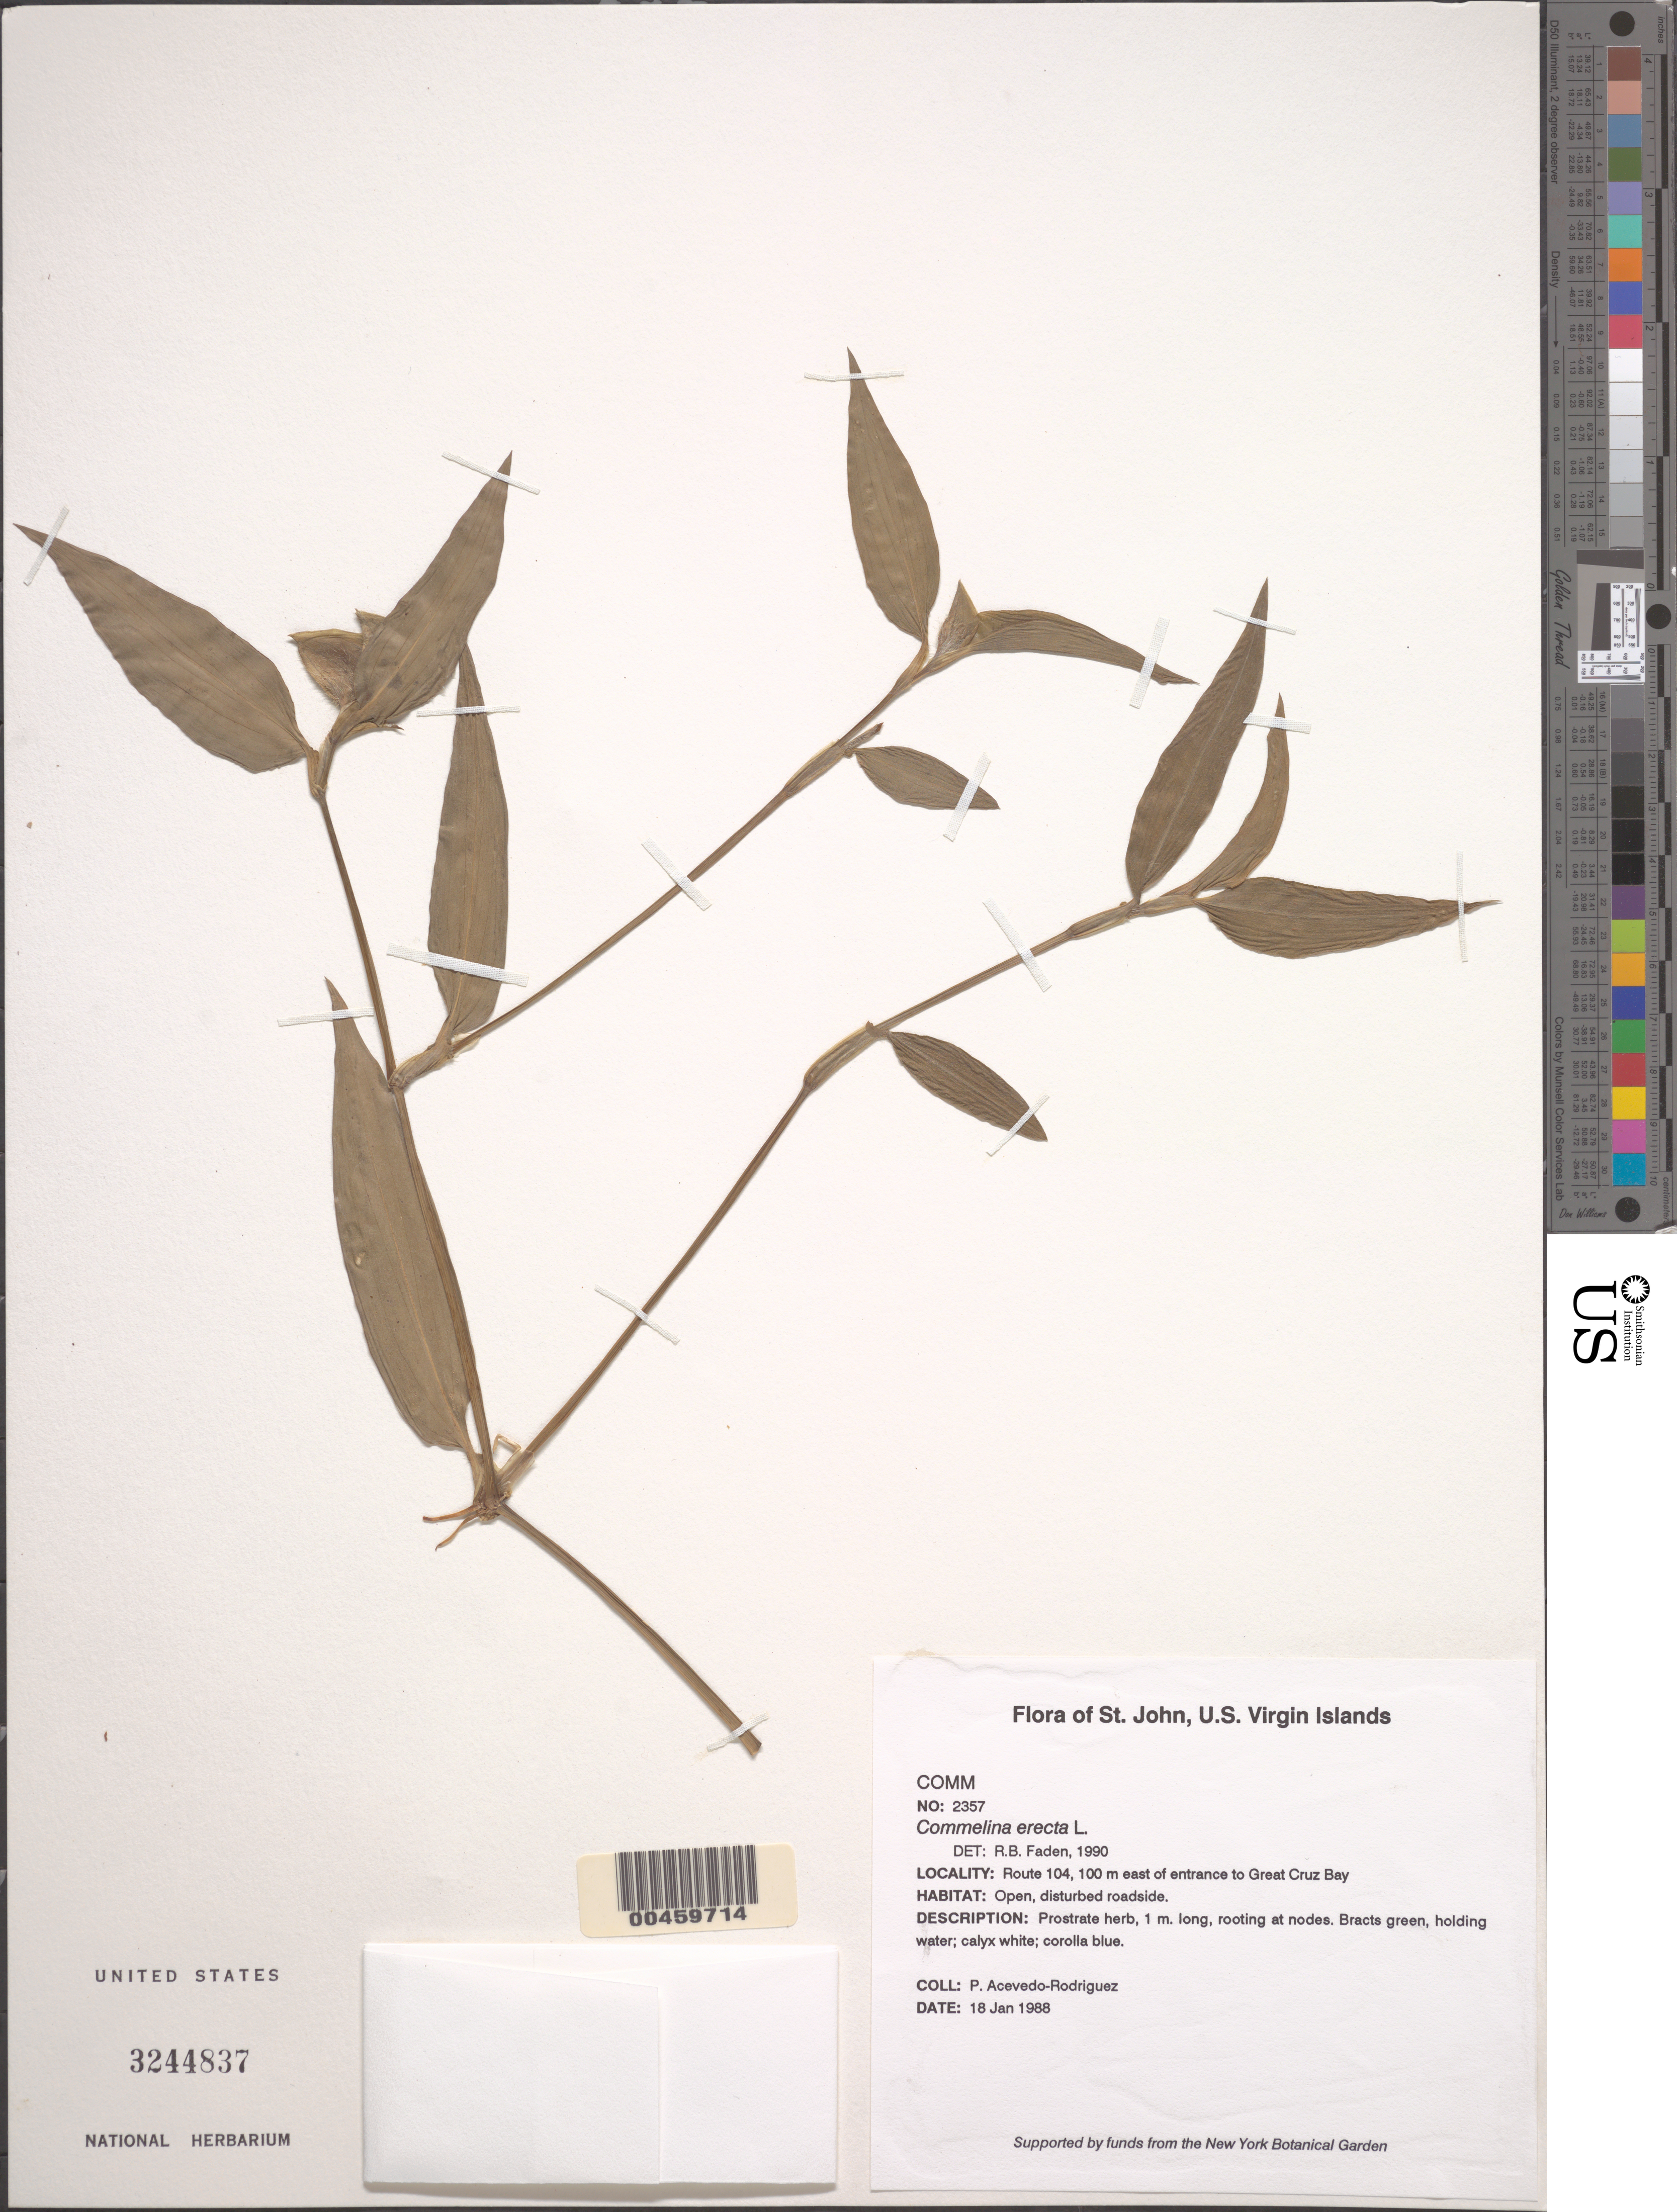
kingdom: Plantae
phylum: Tracheophyta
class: Liliopsida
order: Commelinales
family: Commelinaceae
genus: Callisia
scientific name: Callisia repens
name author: (Jacq.) L.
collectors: P. Acevedo-Rodr.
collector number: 2357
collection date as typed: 18 Jan 1988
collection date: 1988-01-18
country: U.S. Virgin Islands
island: St. John Island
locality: Route 104, e of entrance to great cruz bay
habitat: Open, disturbed roadside.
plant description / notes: FTG, NY, UPRRP, US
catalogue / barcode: US 3244837